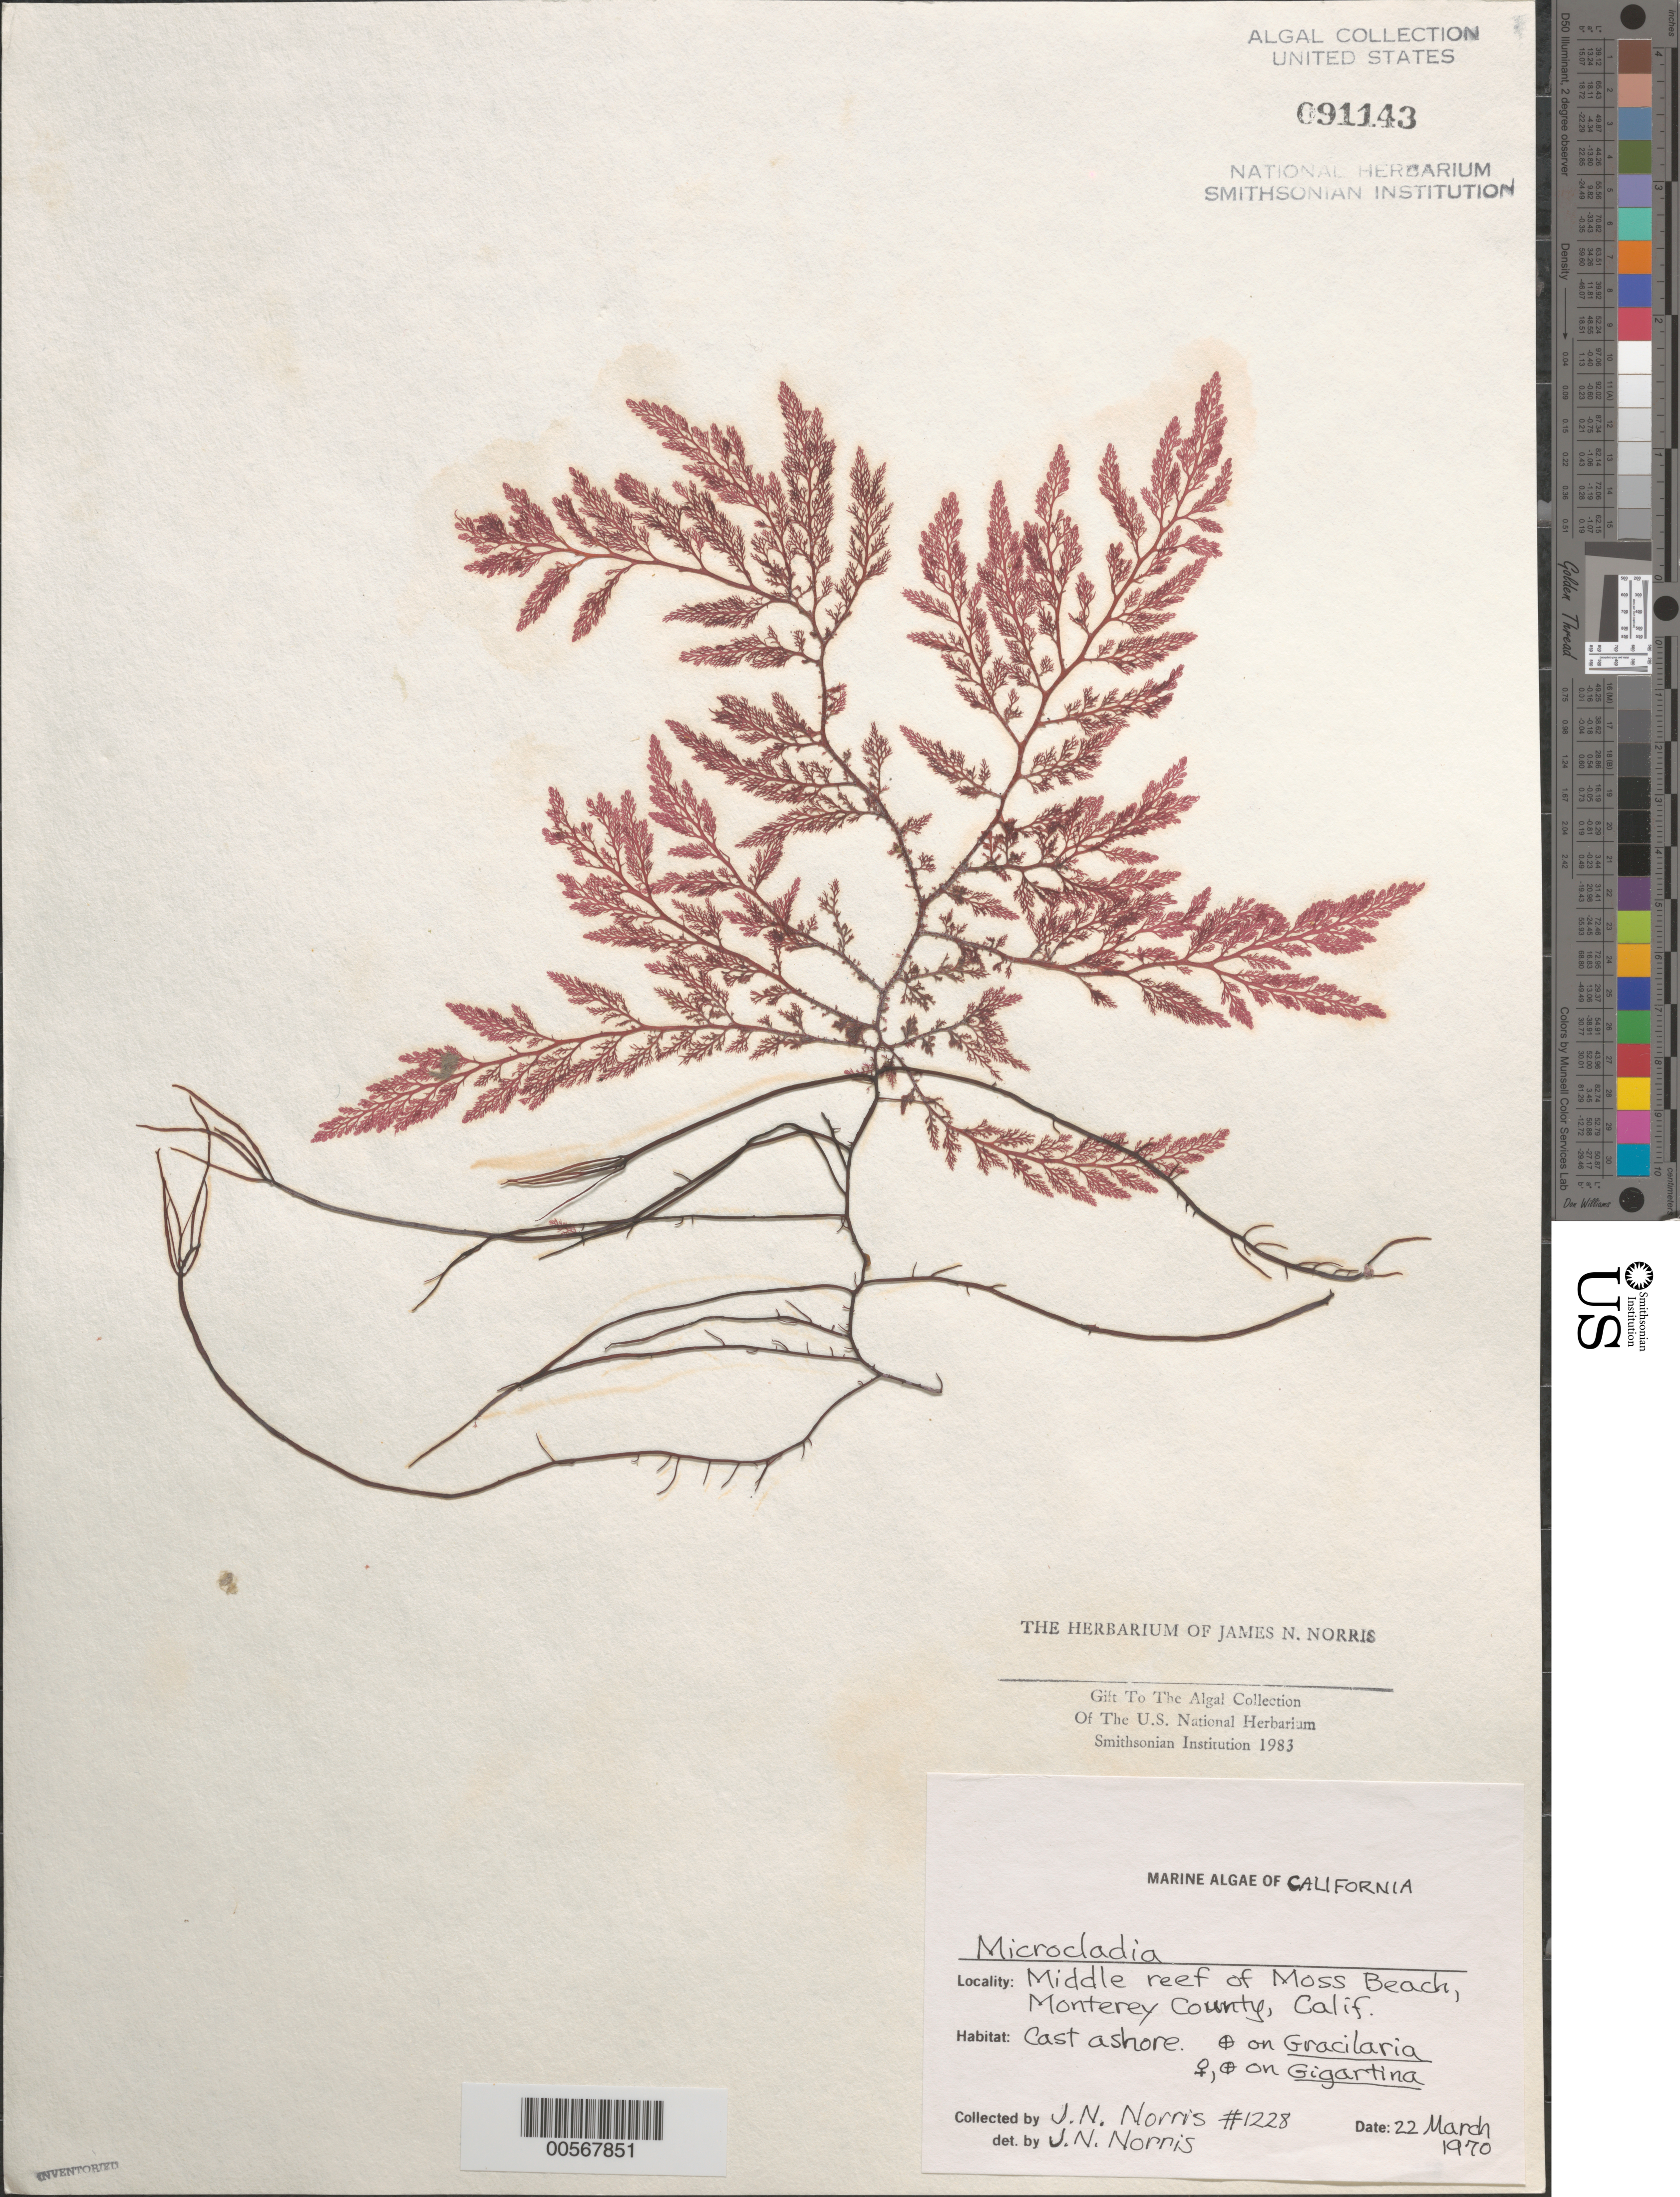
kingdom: Plantae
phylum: Rhodophyta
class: Florideophyceae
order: Ceramiales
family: Ceramiaceae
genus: Microcladia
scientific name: Microcladia sp.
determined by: Norris, James N.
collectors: J. N. Norris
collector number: JN-1228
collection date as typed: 22 Mar 1970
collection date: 1970-03-22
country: United States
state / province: California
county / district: Monterey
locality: Middle Reef of Moss Beach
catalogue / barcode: US 91143